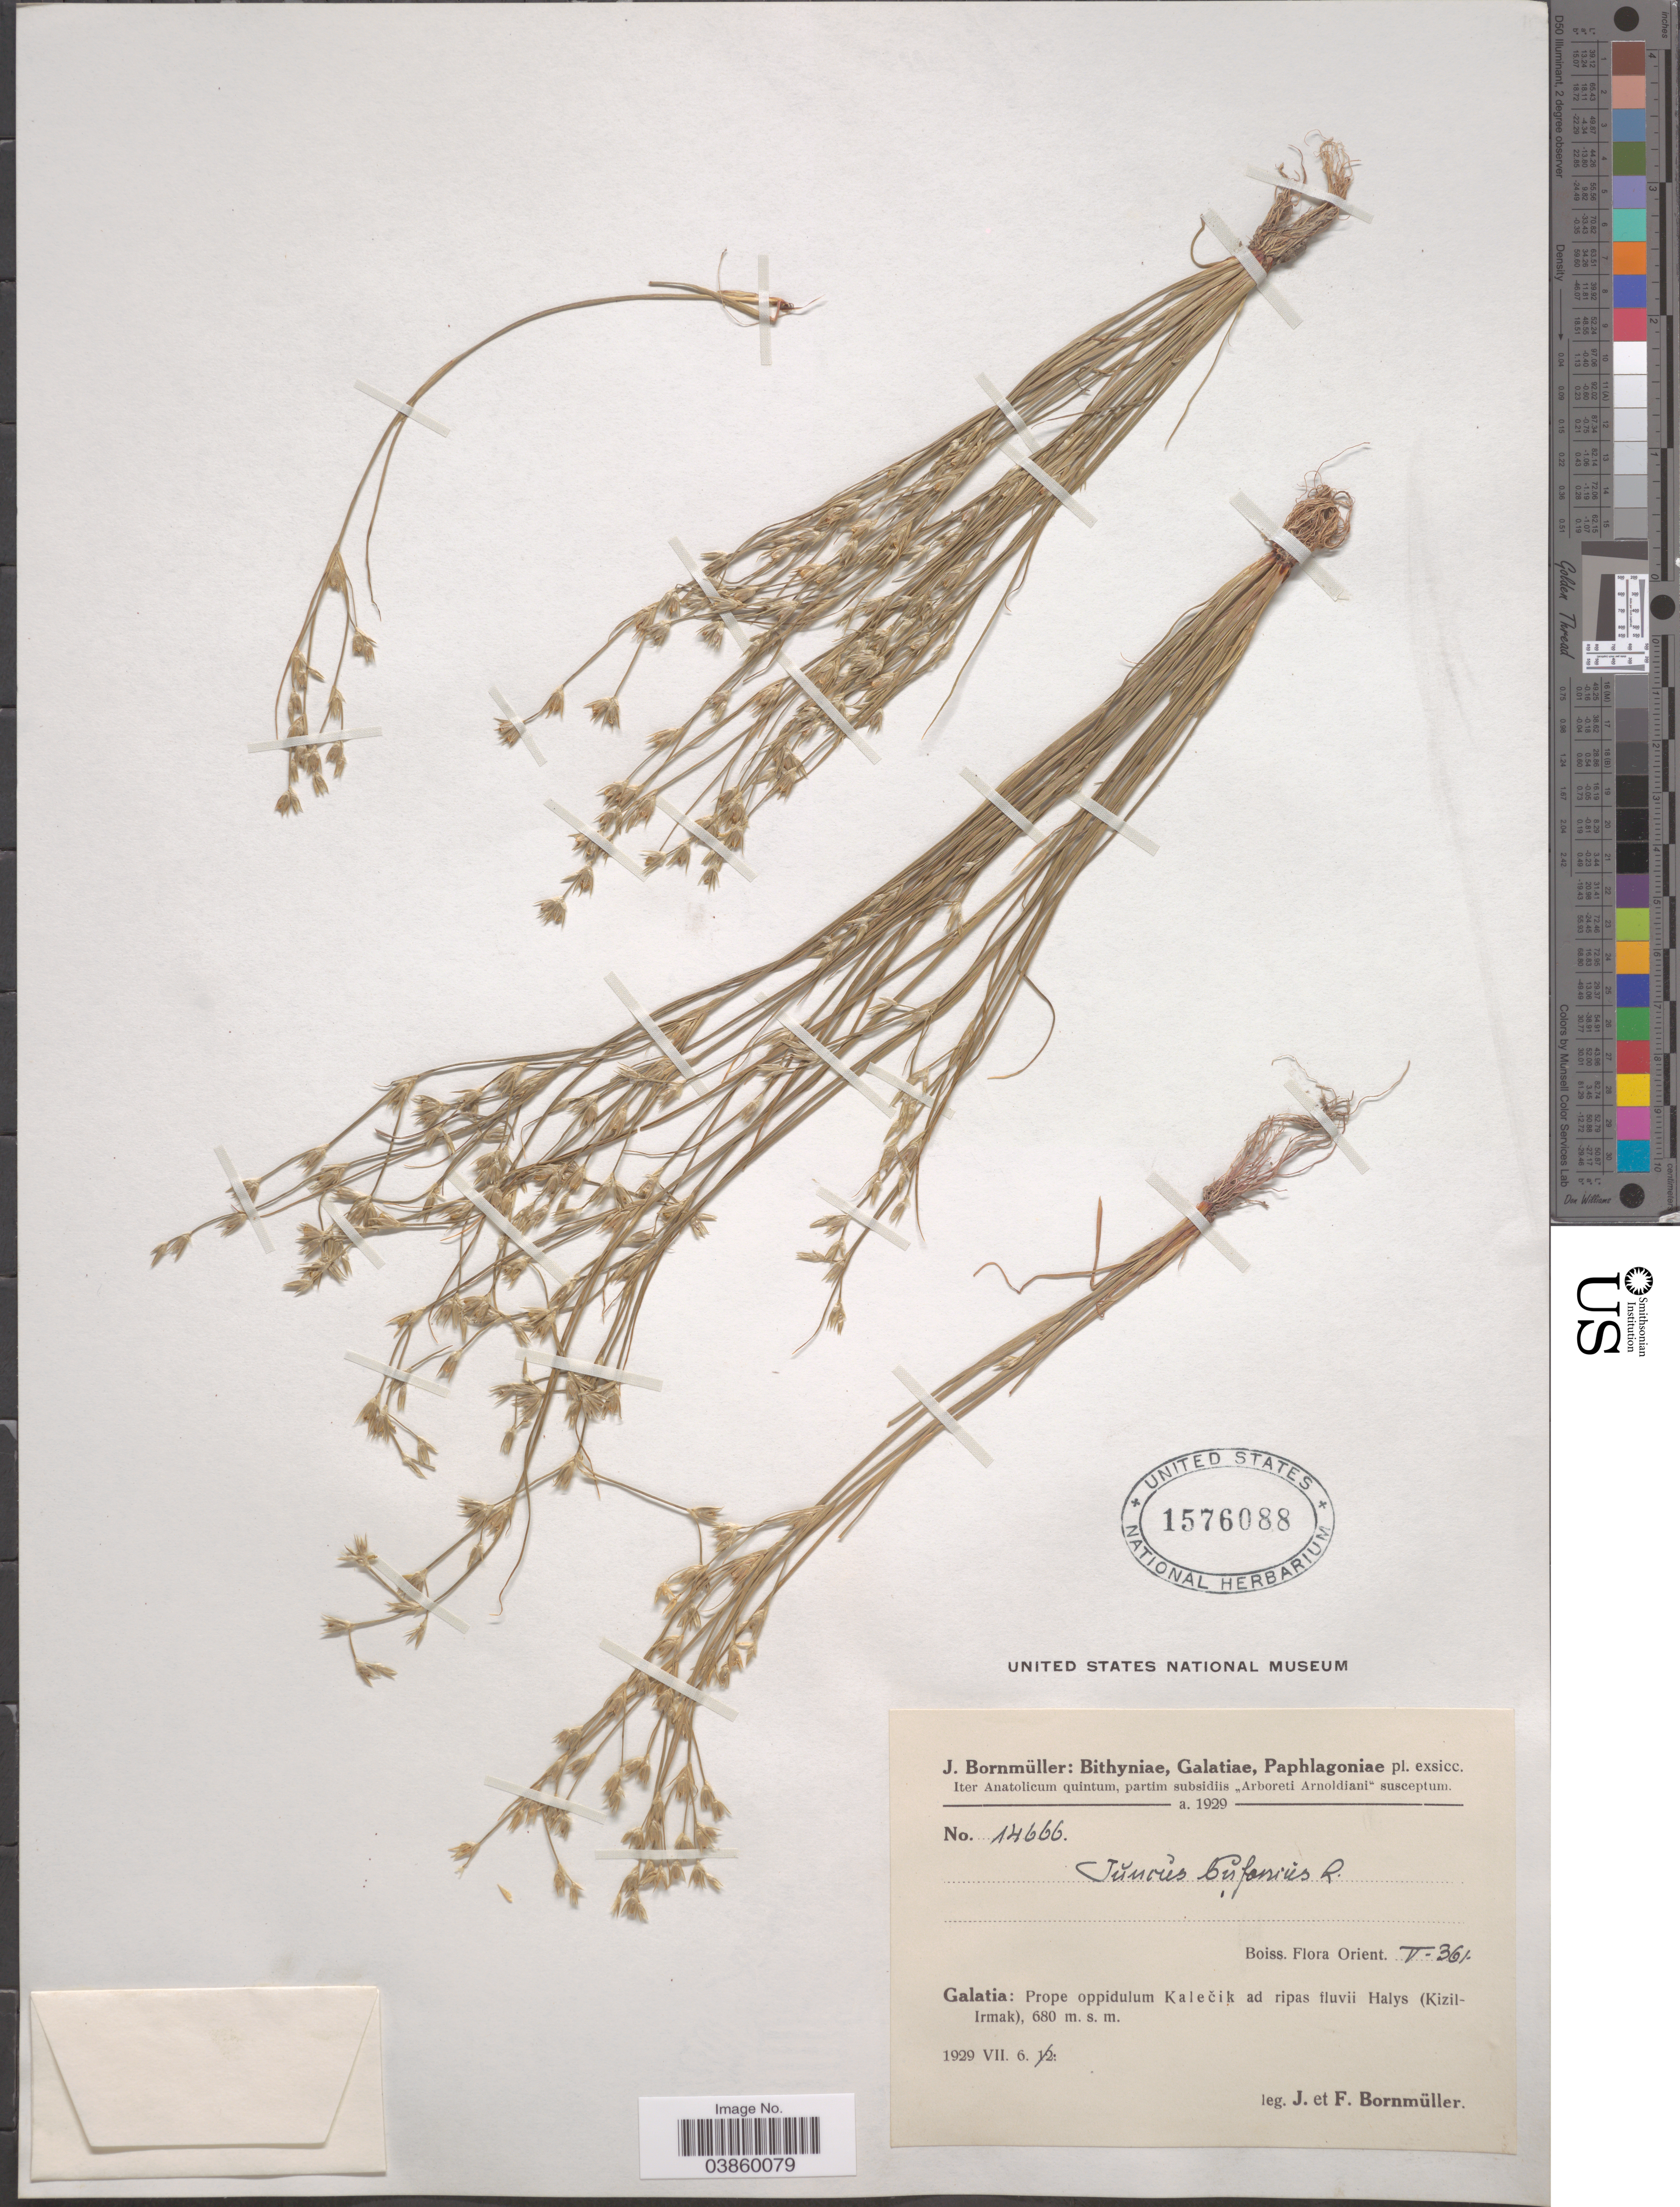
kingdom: Plantae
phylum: Tracheophyta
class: Liliopsida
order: Poales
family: Juncaceae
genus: Juncus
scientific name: Juncus bufonius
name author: L.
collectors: J. Bornmüller & F. Bornmüller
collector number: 14666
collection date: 1929-07-06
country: Romania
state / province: Galati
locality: Galatia: Prope oppidulum Kalečik ad ripas fluvii Halys (Kizil-Irmak).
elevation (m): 680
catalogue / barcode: US 1576088